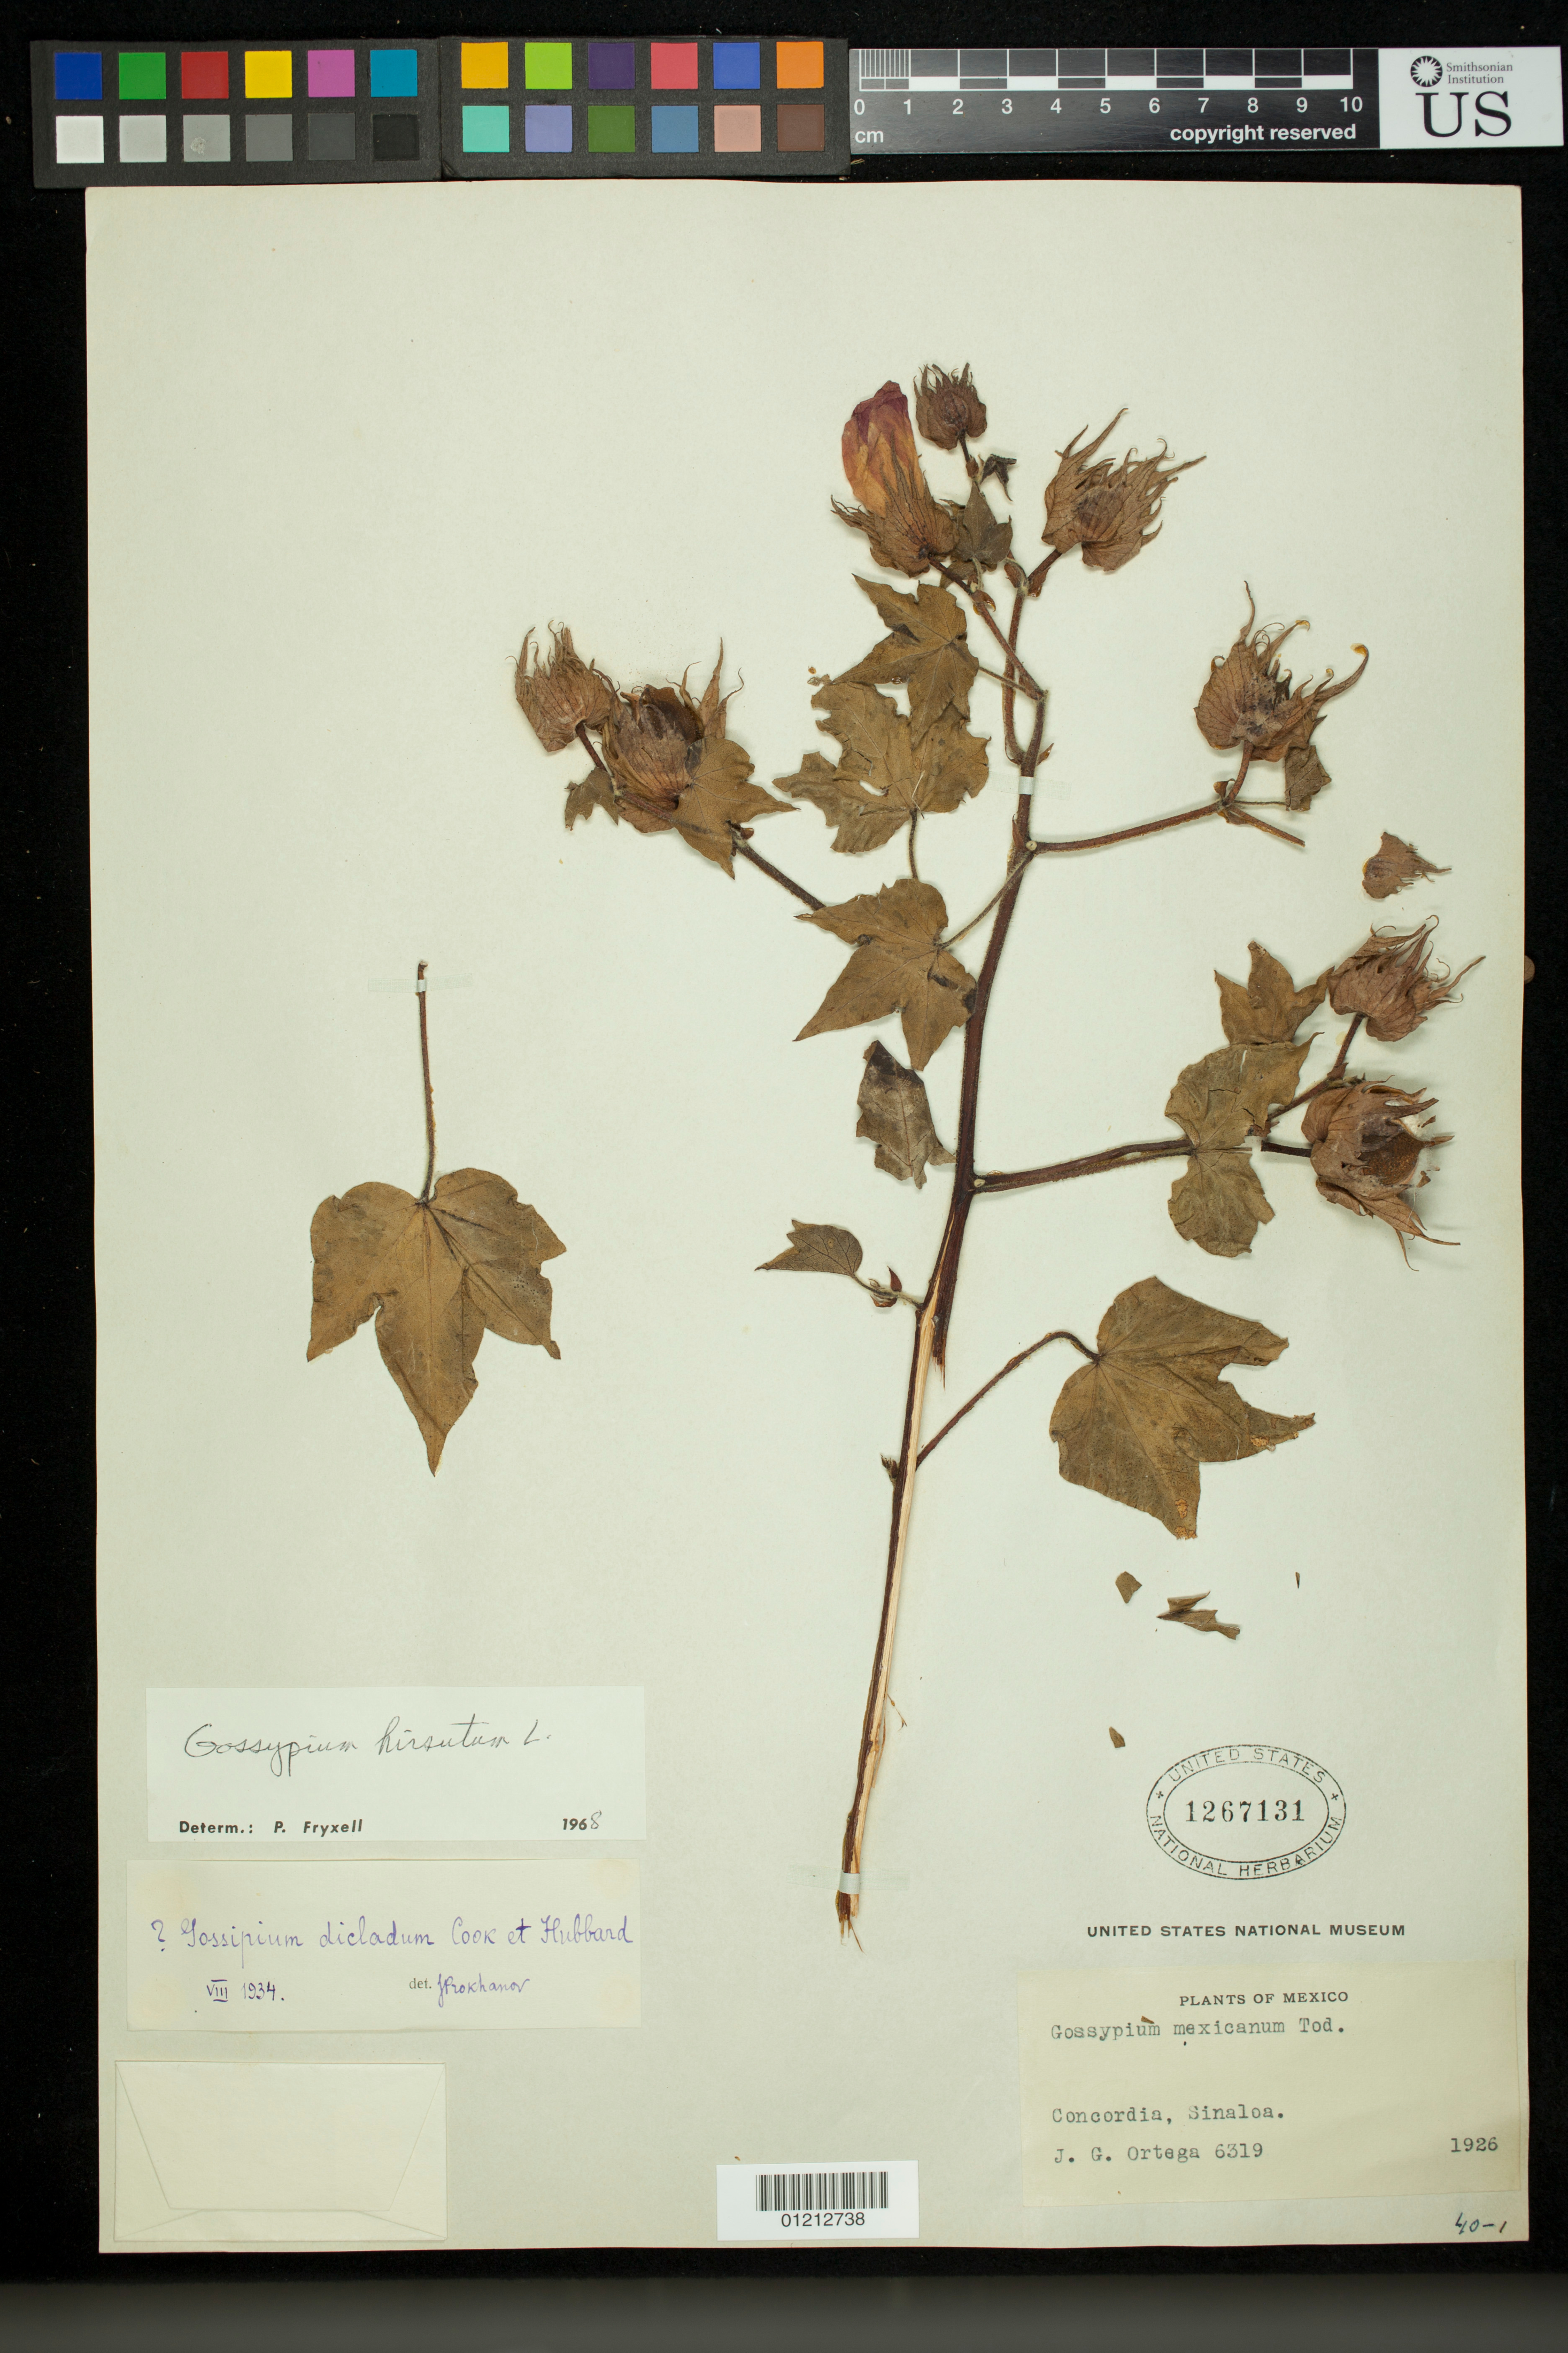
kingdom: Plantae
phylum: Tracheophyta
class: Magnoliopsida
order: Malvales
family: Malvaceae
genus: Gossypium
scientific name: Gossypium dicladum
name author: O.F. Cook & J.W. Hubb.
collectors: J. Ortega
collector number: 6319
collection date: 1926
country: Mexico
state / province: Sinaloa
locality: Concordia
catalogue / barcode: US 1267131